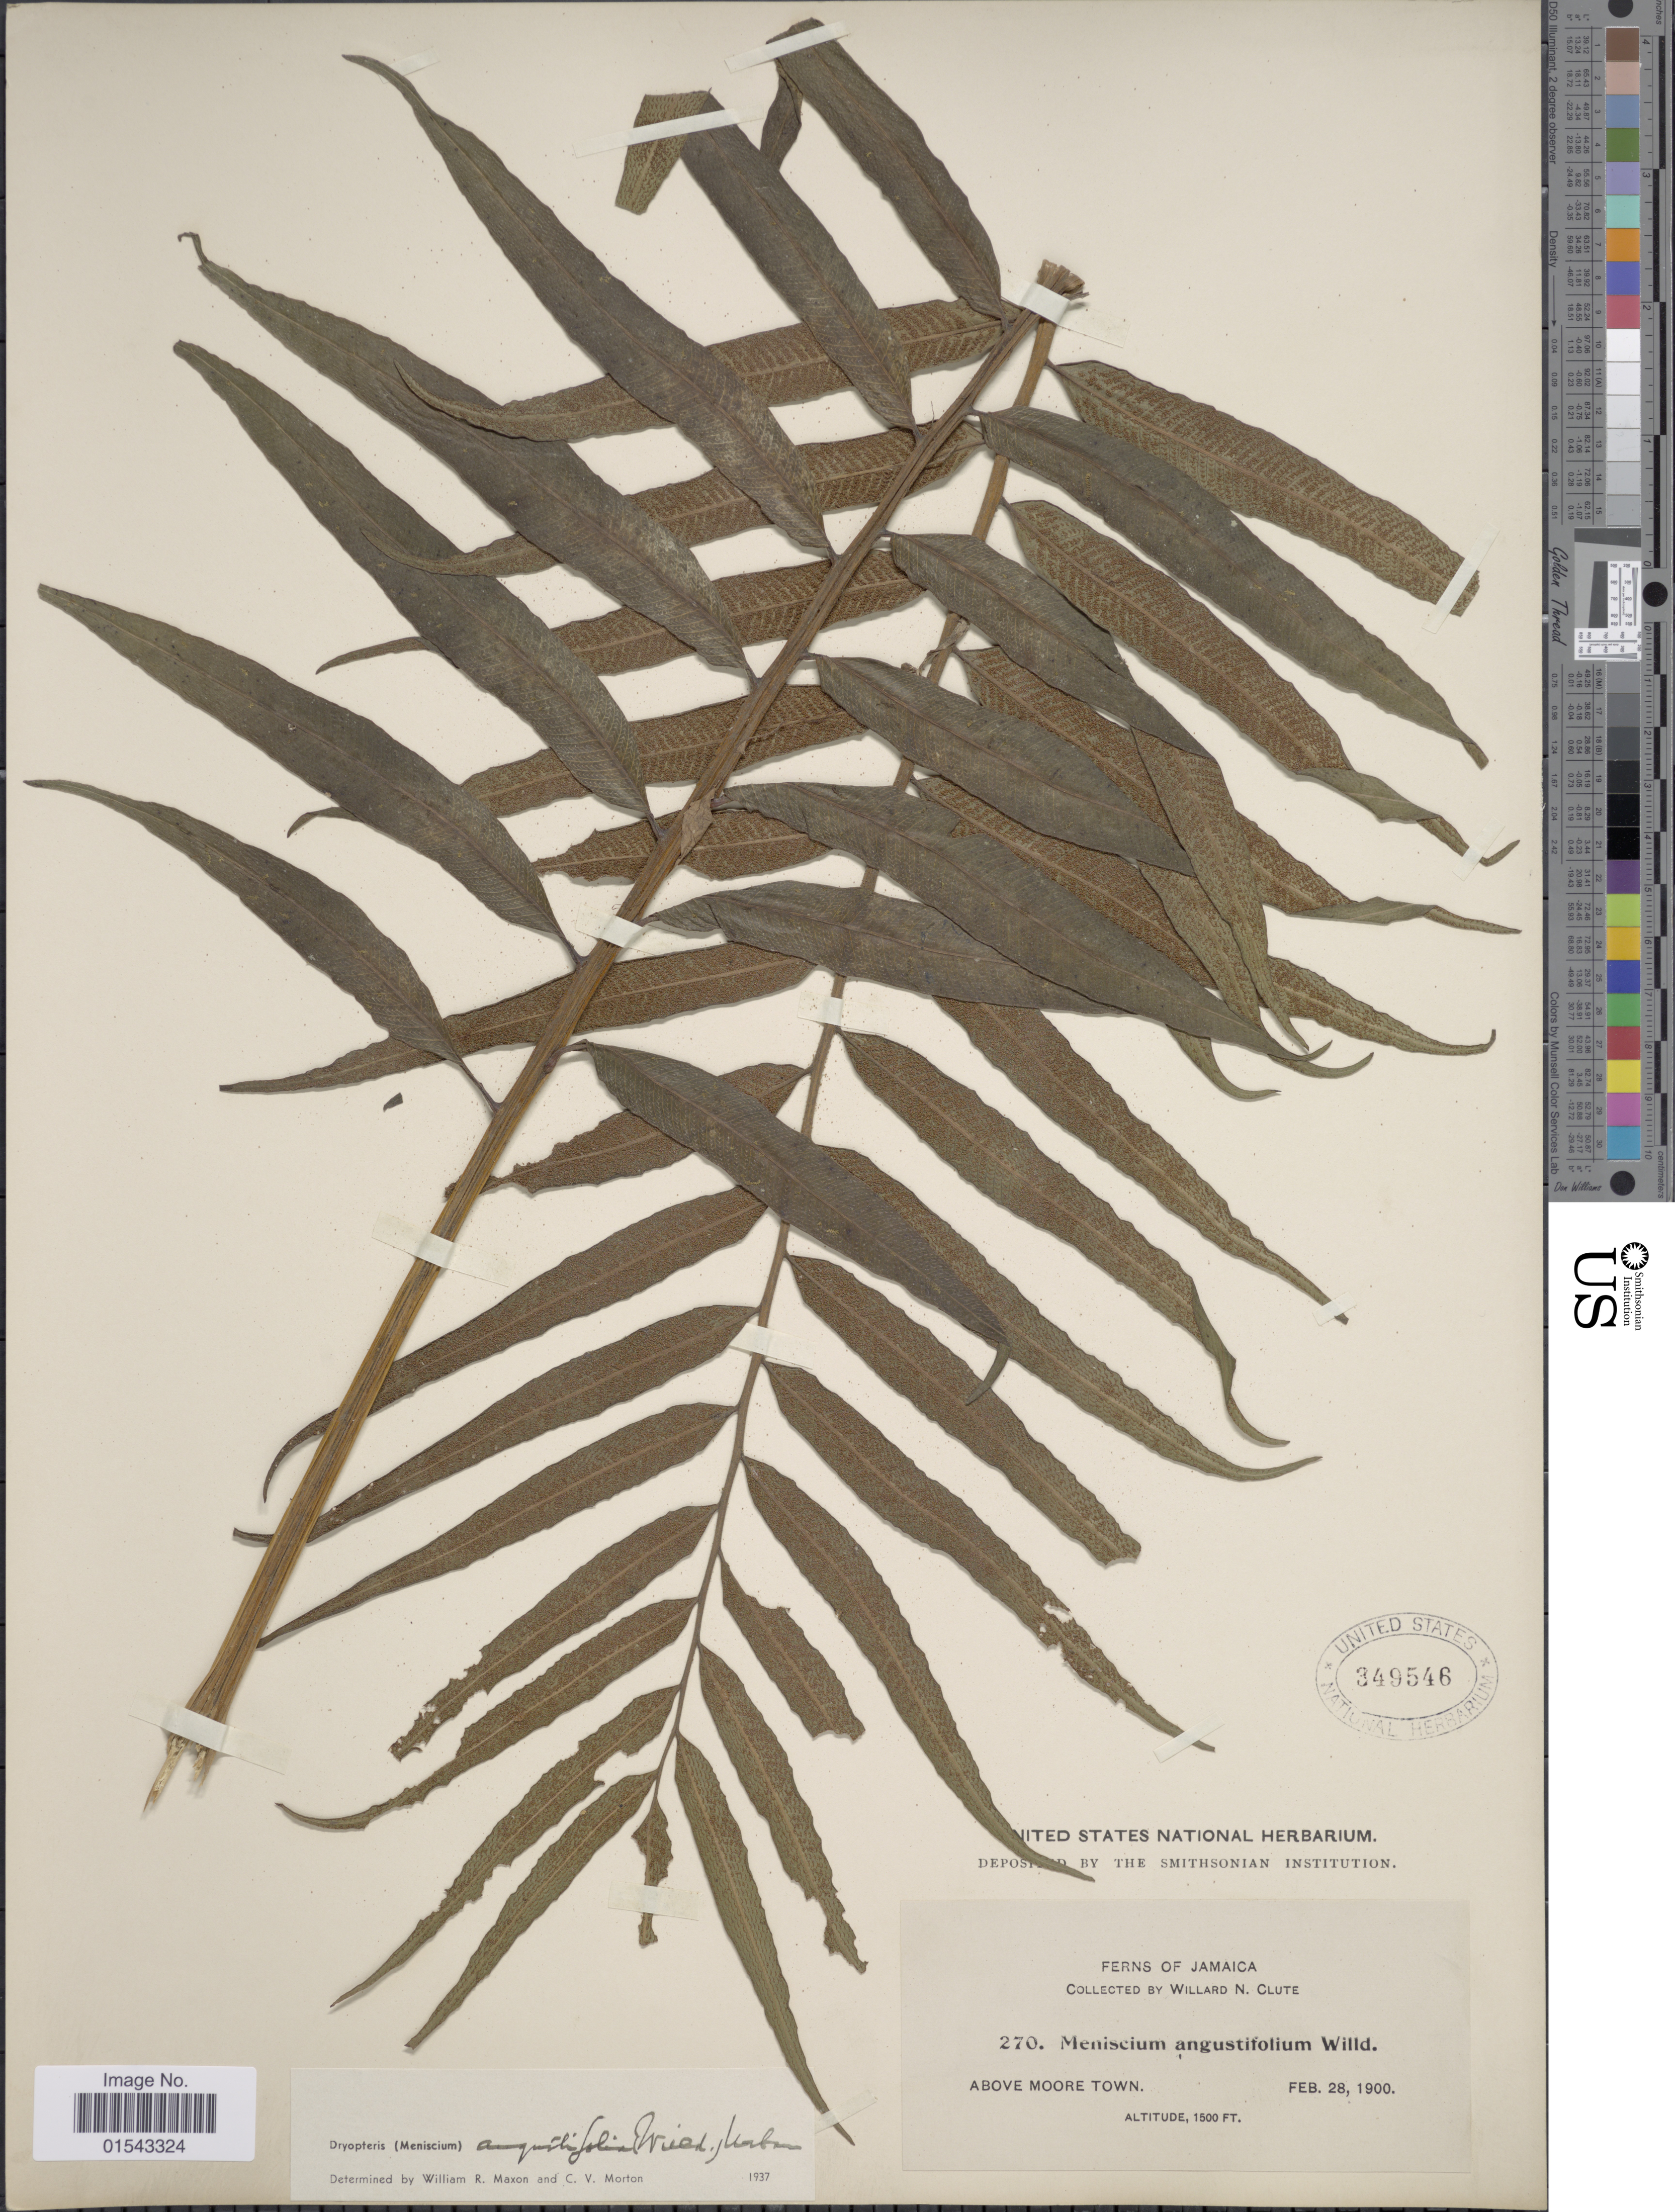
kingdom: Plantae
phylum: Tracheophyta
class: Polypodiopsida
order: Polypodiales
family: Thelypteridaceae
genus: Meniscium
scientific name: Meniscium angustifolium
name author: Willd.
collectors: W. N. Clute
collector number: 270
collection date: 1900-02-28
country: Jamaica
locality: Jamaica, above Moore Town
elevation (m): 457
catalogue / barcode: US 349546